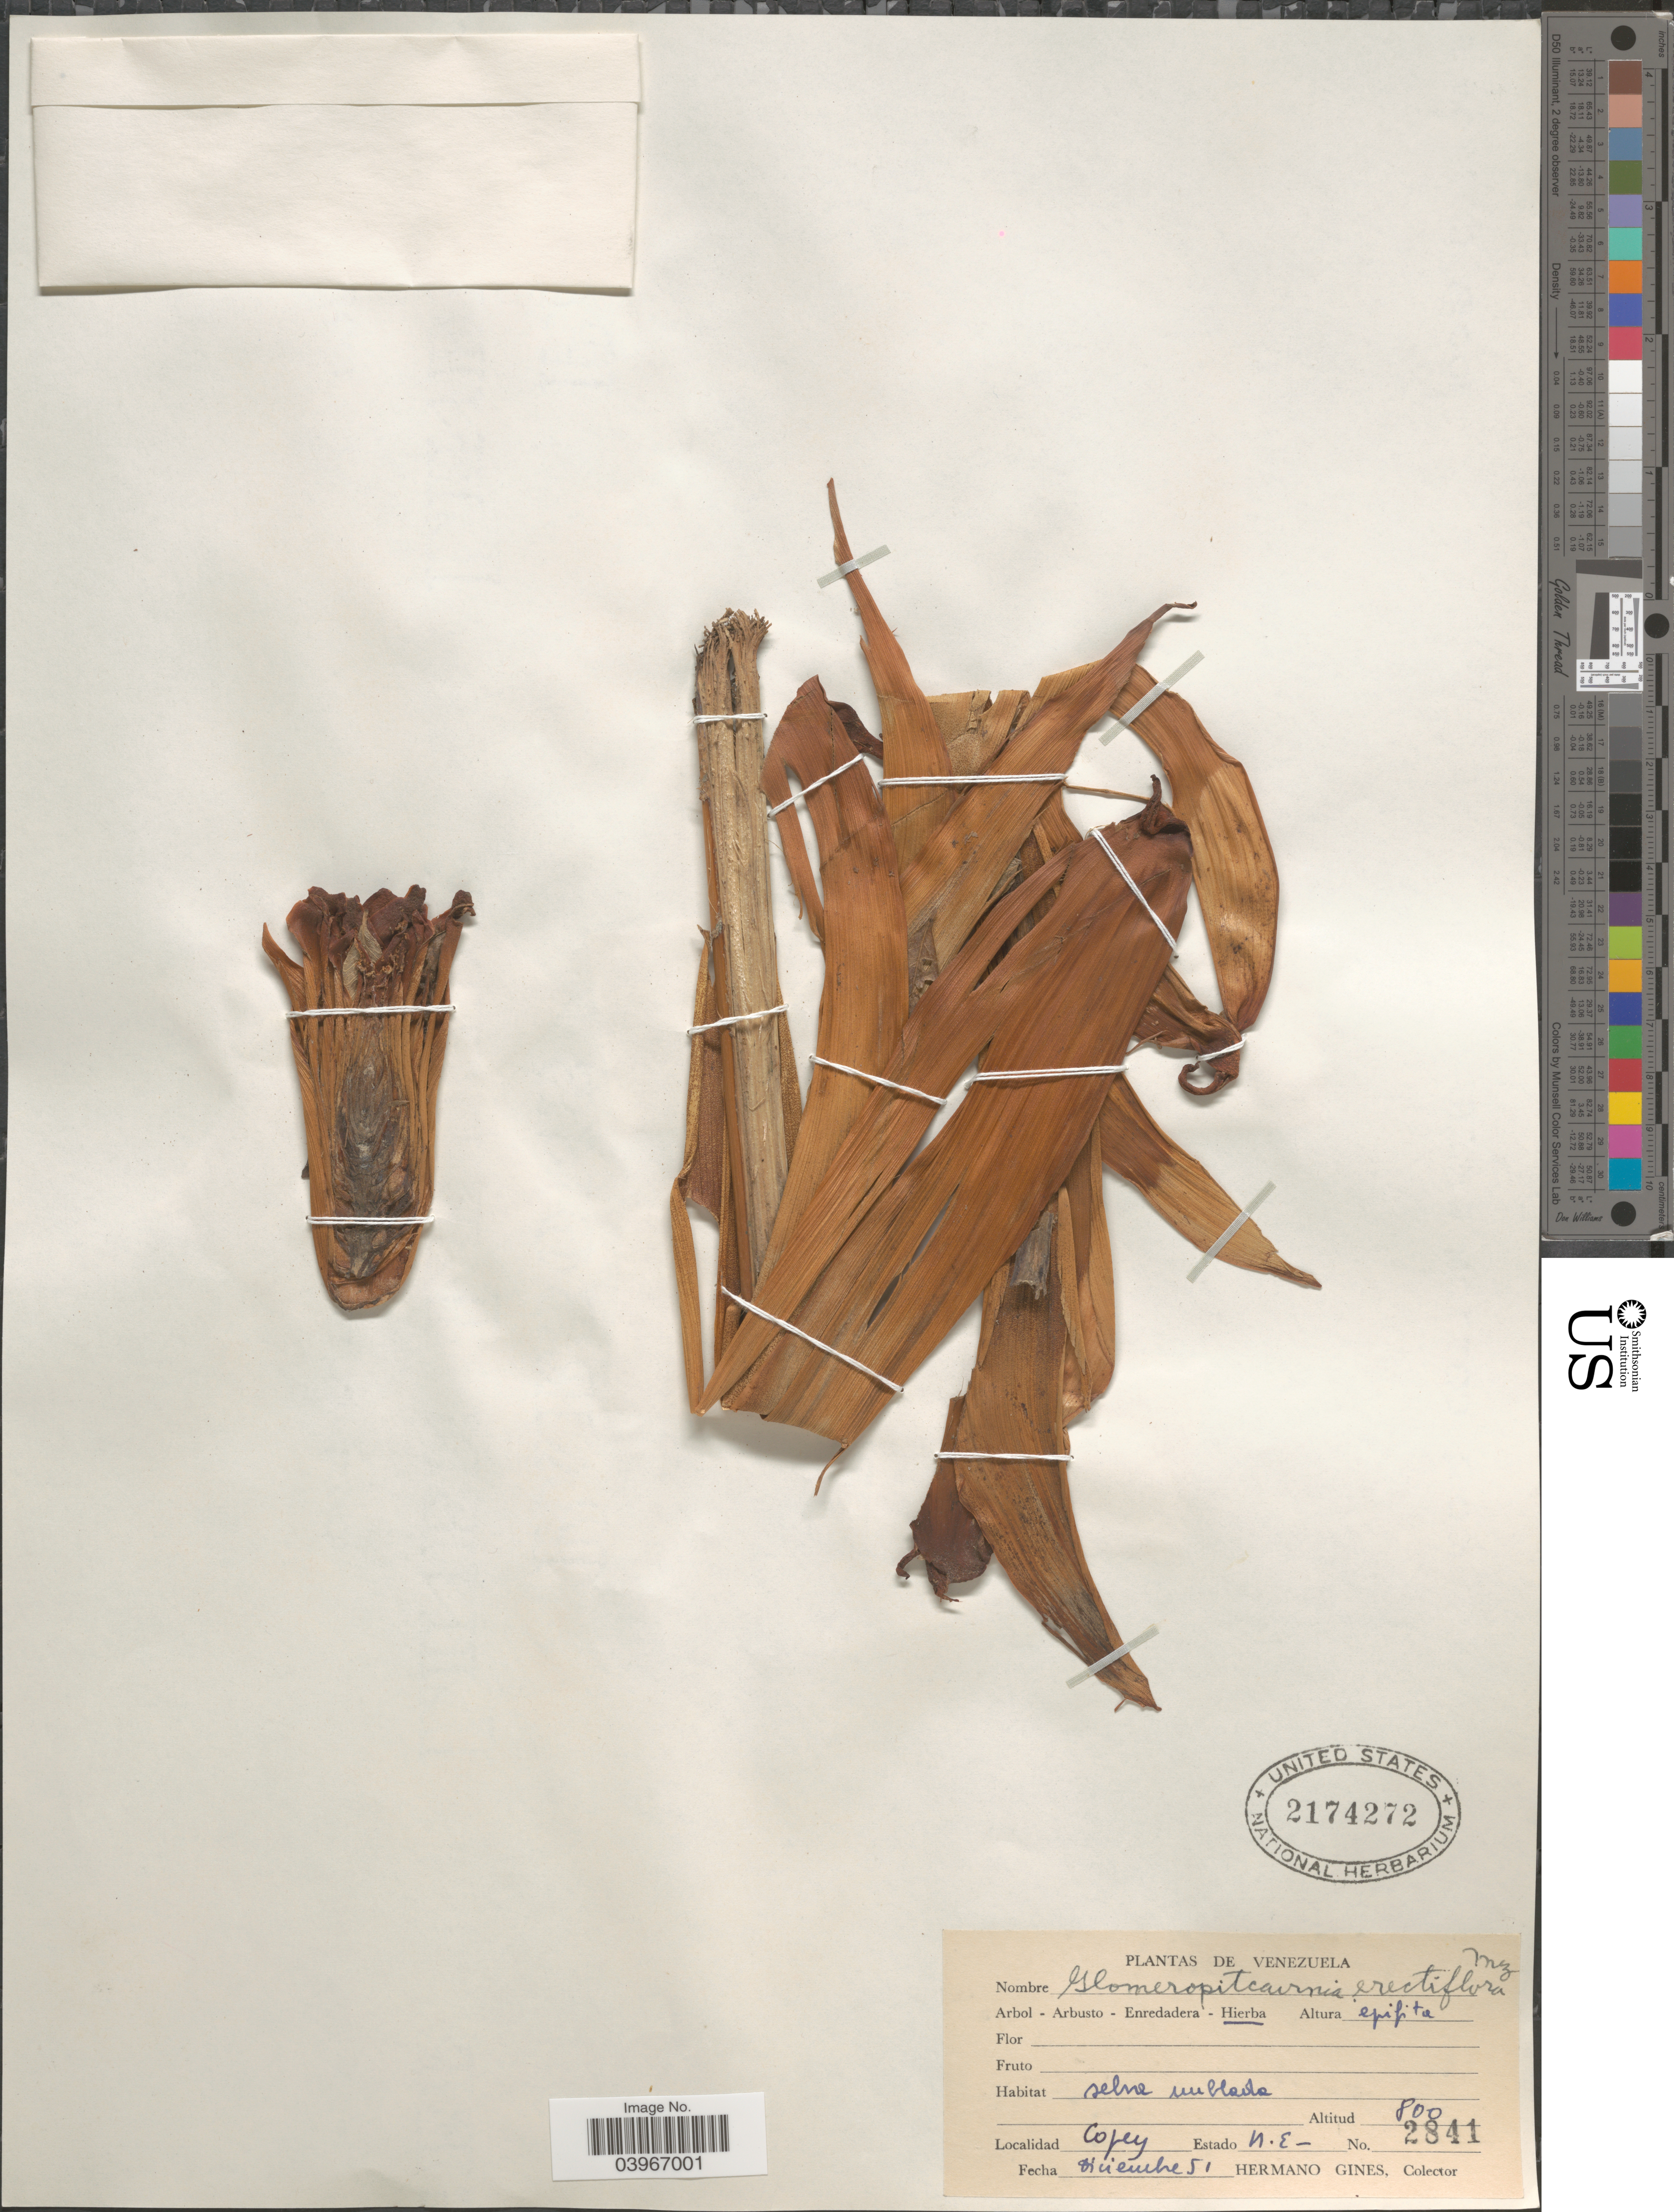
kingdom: Plantae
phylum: Tracheophyta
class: Liliopsida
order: Poales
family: Bromeliaceae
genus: Glomeropitcairnia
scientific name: Glomeropitcairnia erectiflora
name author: Mez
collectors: Bro. Gines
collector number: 2841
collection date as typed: Transcribed d/m/y: /12/51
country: Venezuela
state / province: Nueva Esparta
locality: Cojey.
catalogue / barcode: US 2174272